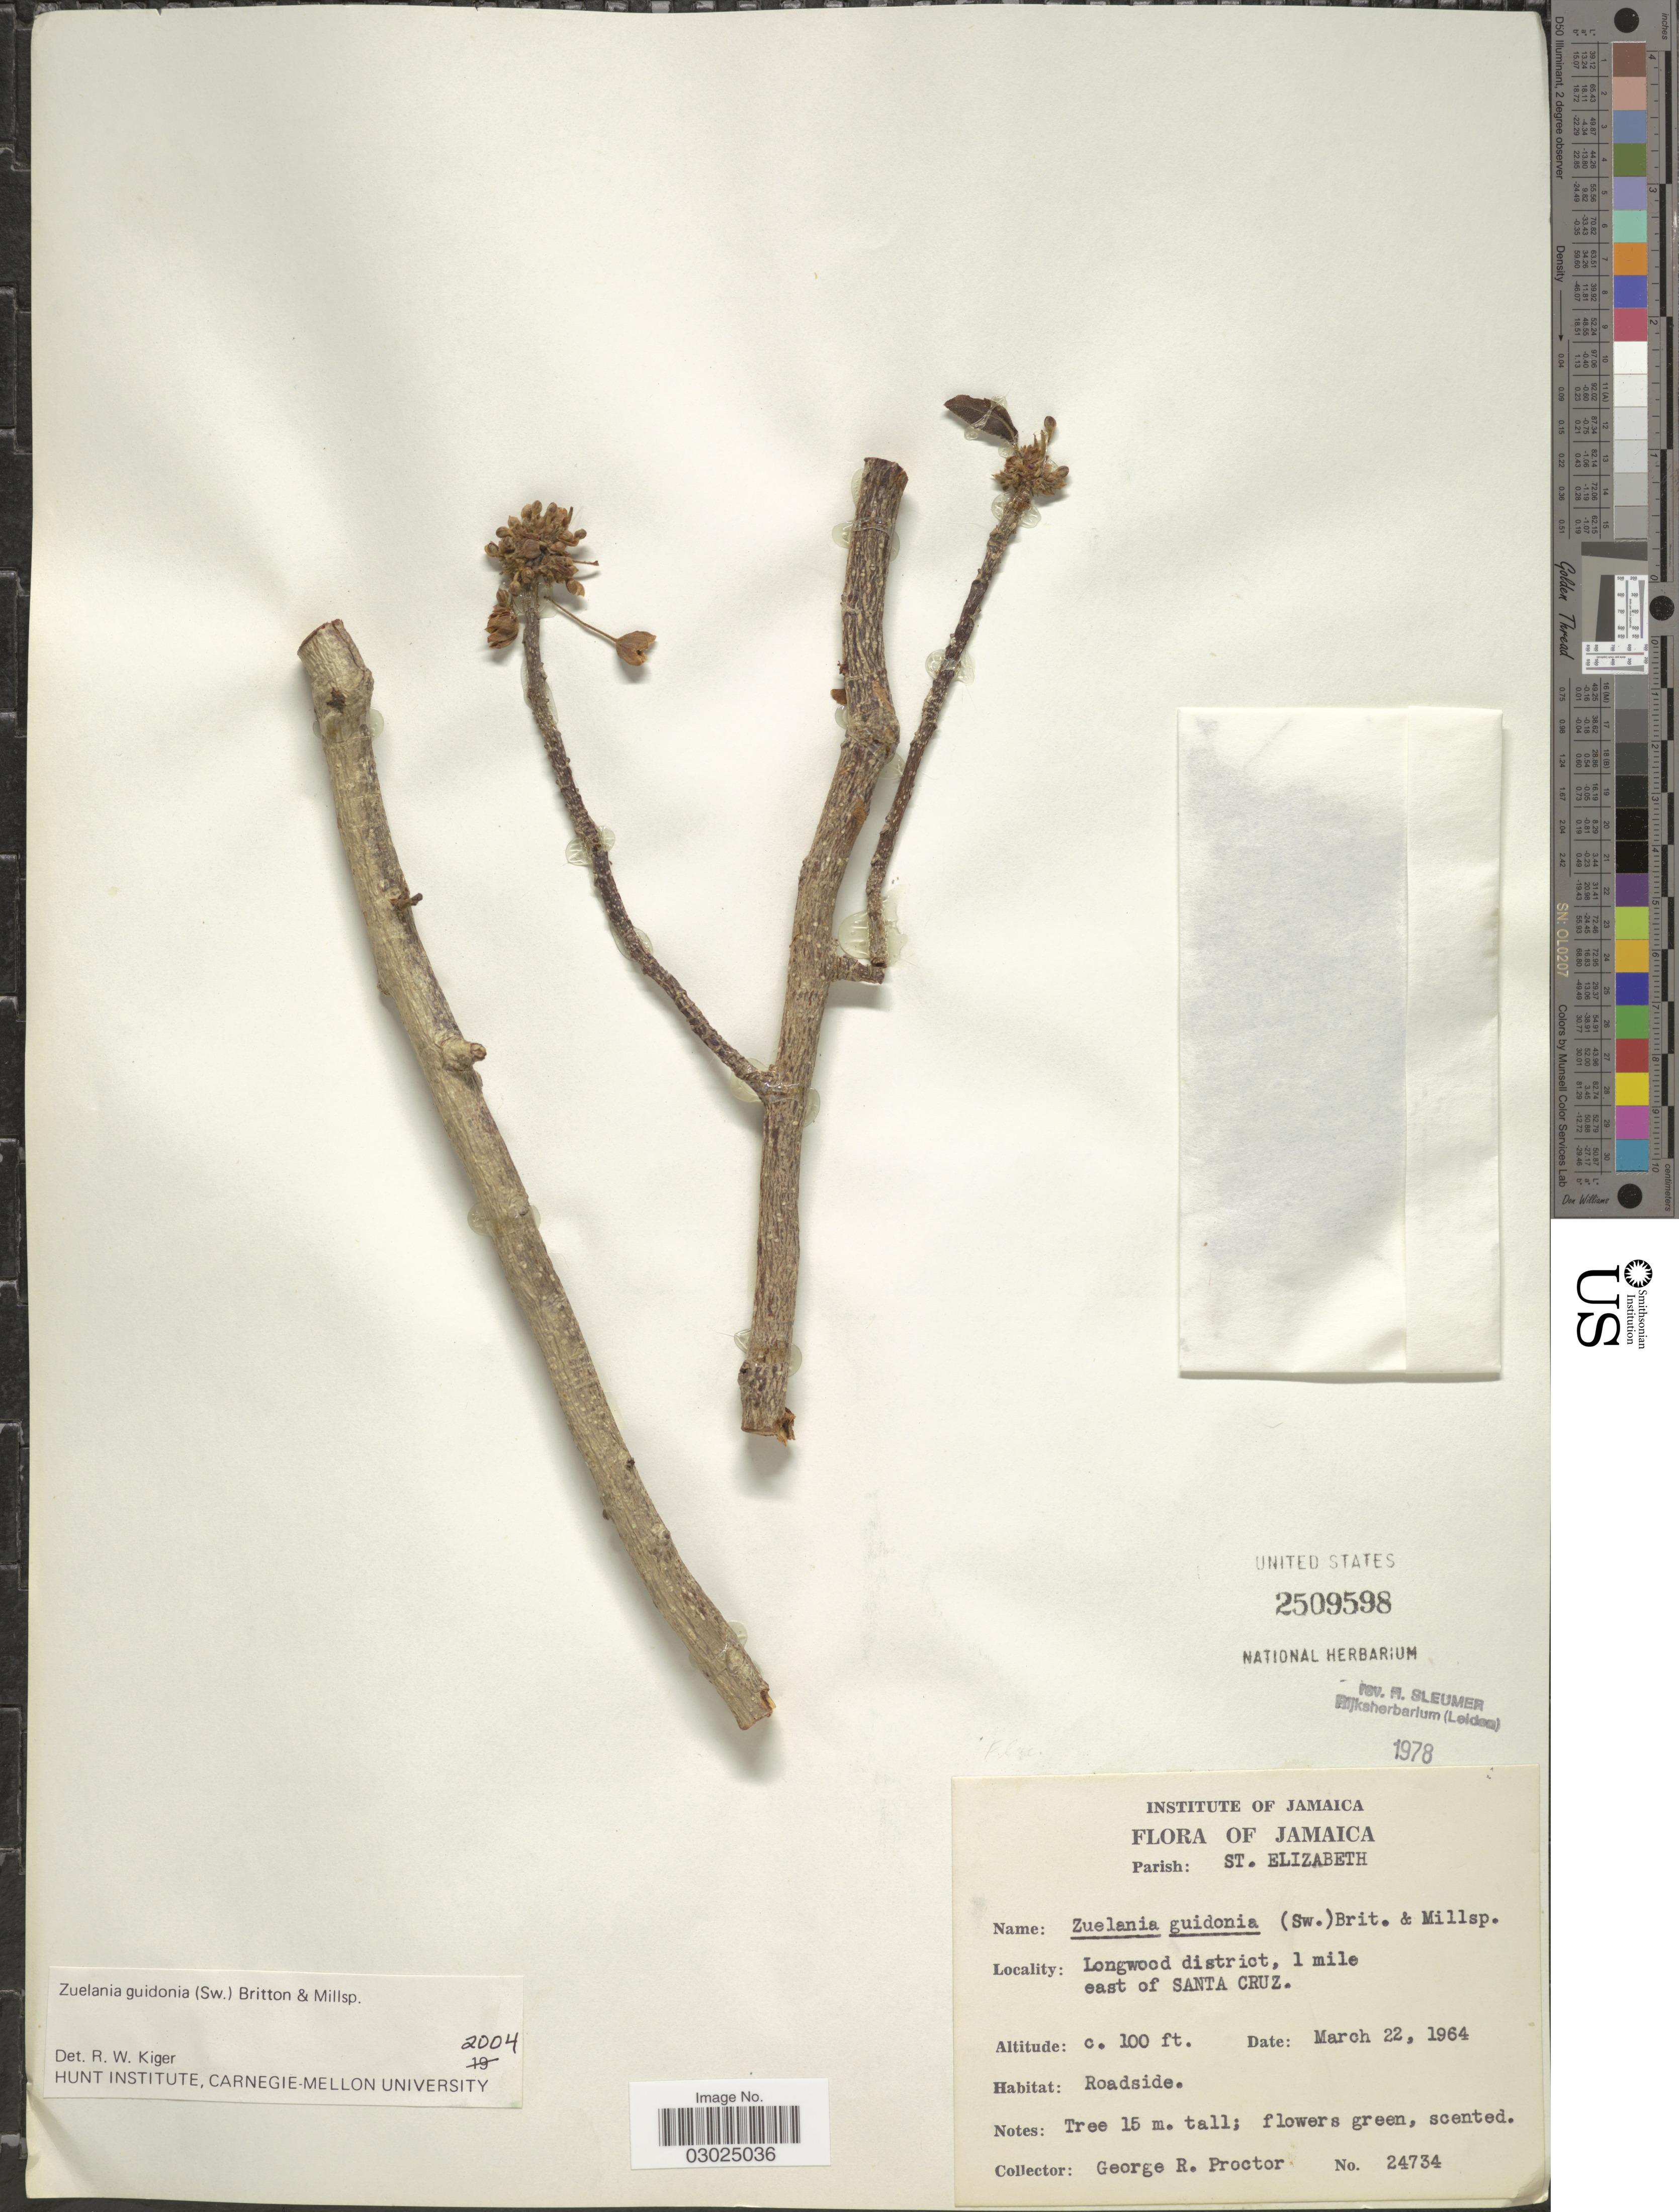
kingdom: Plantae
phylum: Tracheophyta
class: Magnoliopsida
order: Malpighiales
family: Salicaceae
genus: Casearia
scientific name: Casearia laetioides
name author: (A. Rich.) Warb.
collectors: G. Proctor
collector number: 24734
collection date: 1964-03-22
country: Jamaica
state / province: Saint Elizabeth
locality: Parish: St. Elizabeth. Longwood district, 1 mile east of Santa Cruz.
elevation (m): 30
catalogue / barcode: US 2509598